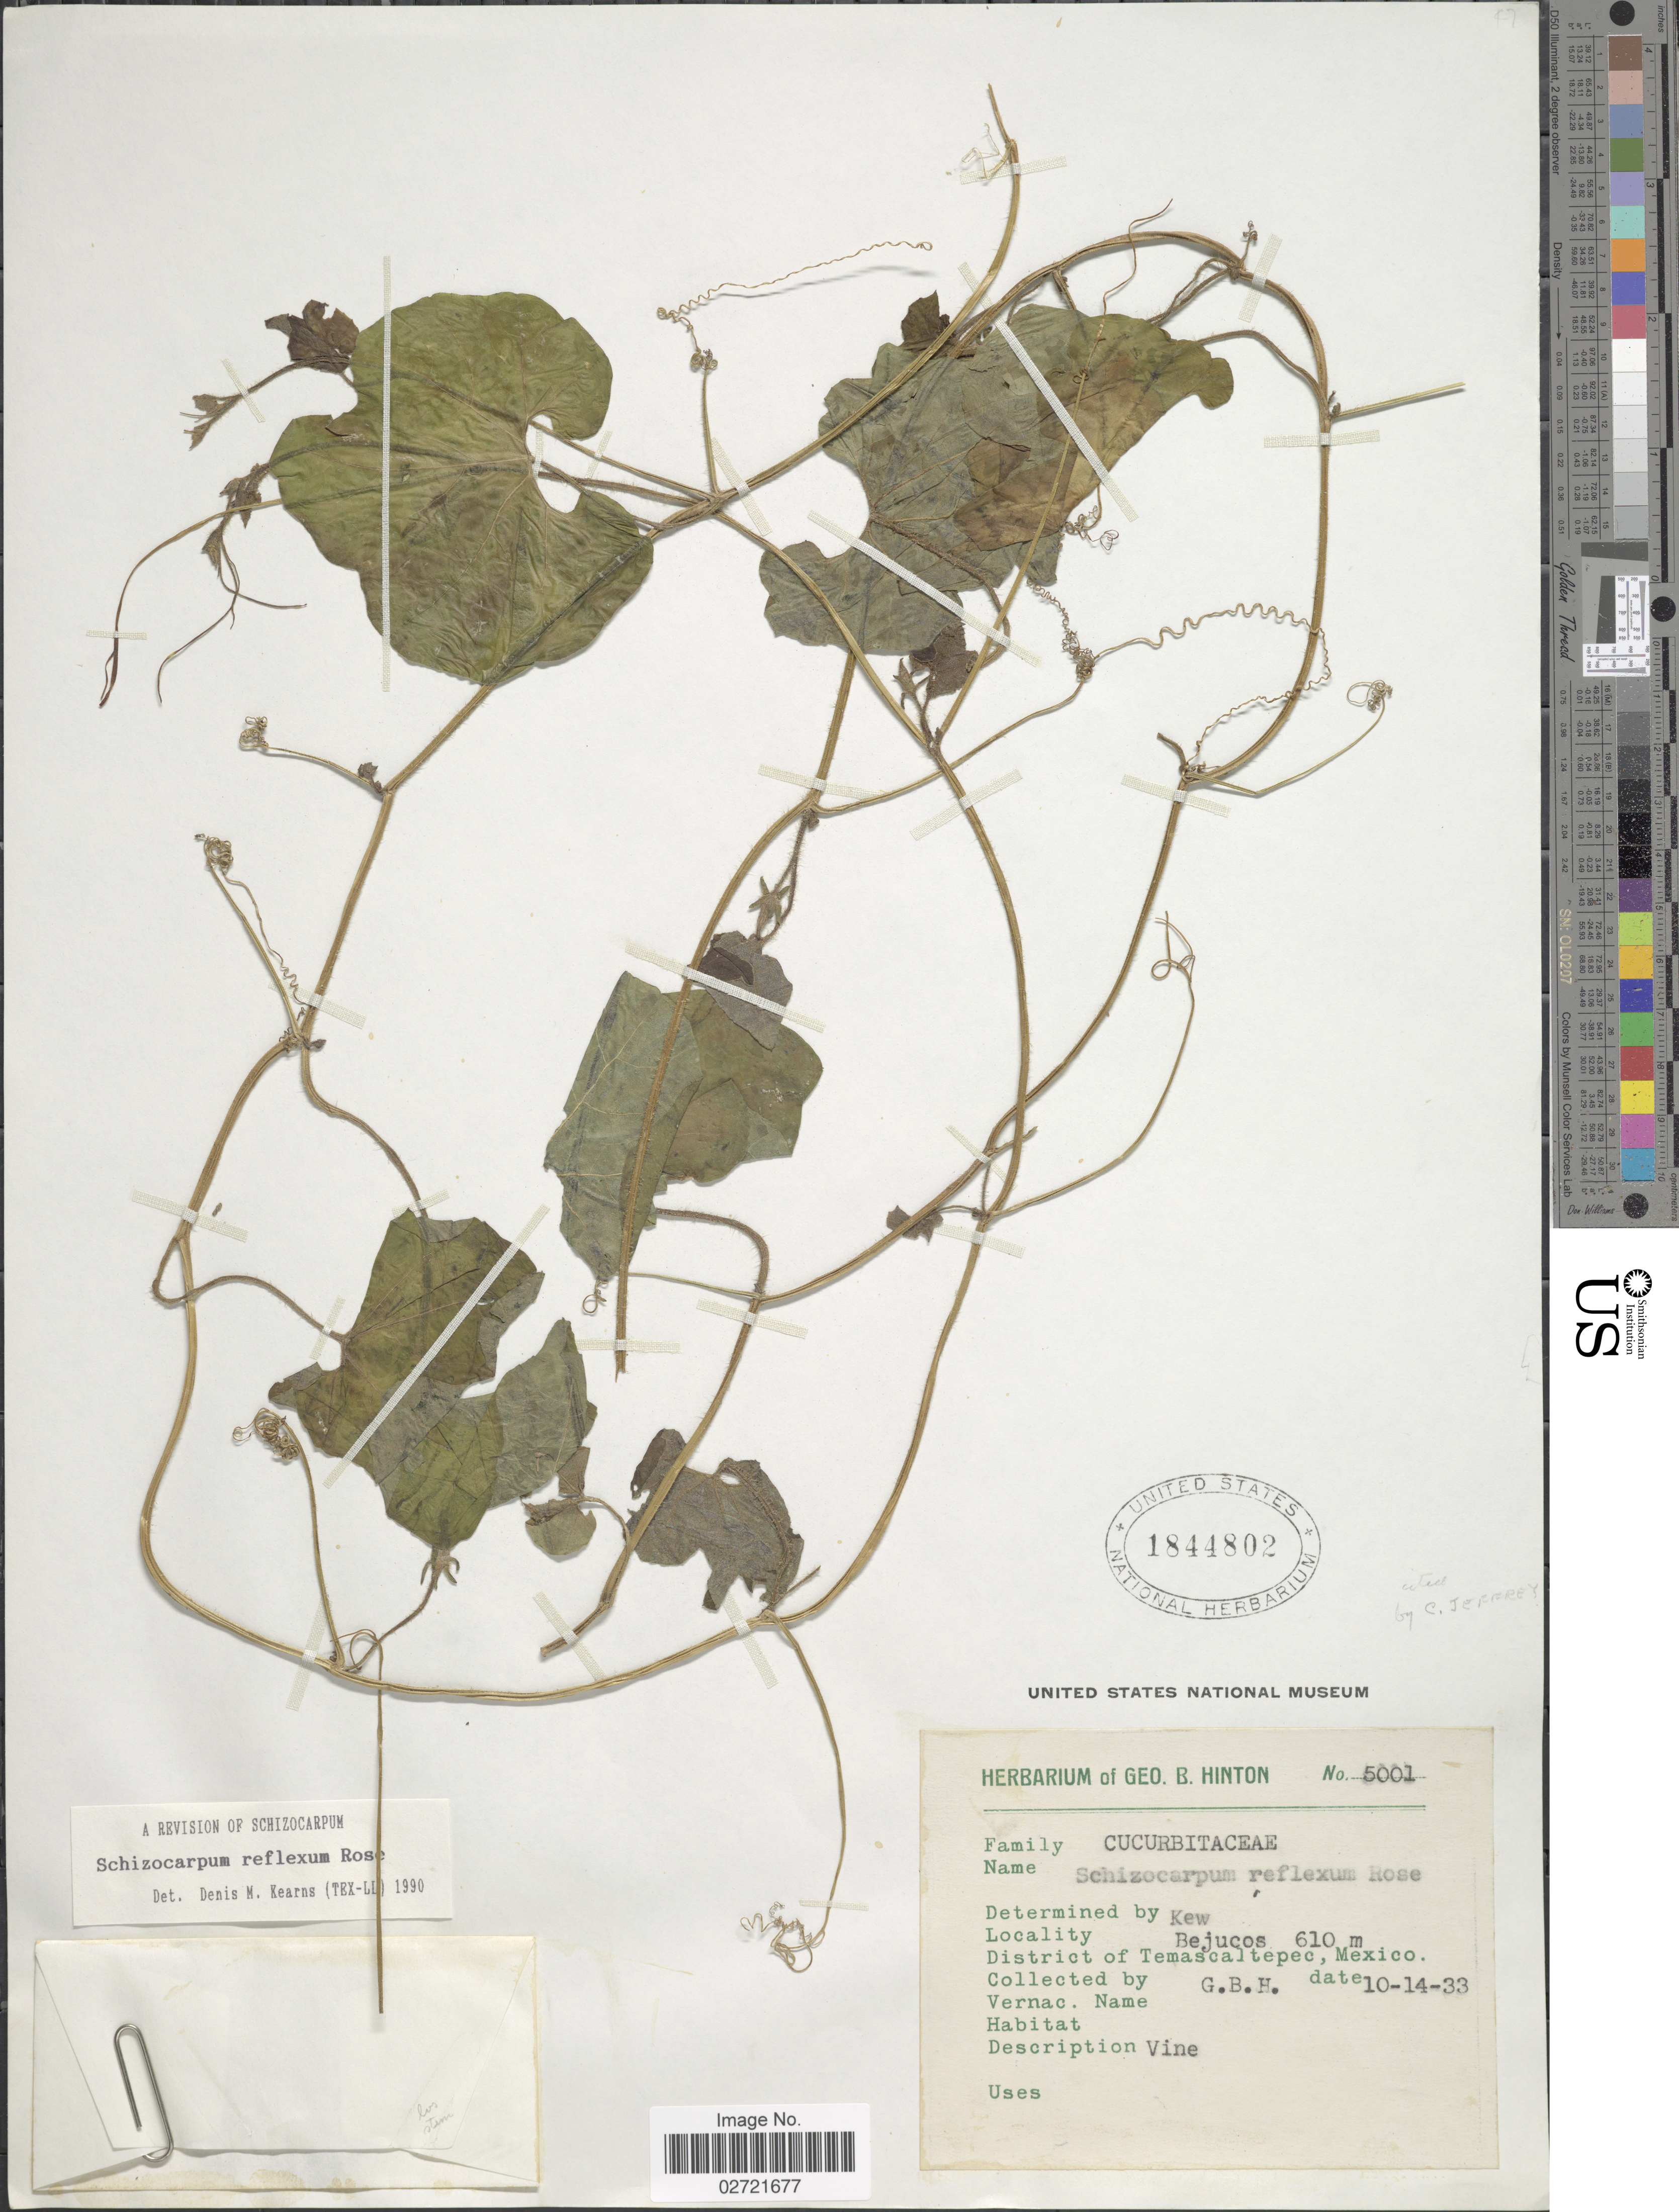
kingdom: Plantae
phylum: Tracheophyta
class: Magnoliopsida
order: Cucurbitales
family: Cucurbitaceae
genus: Schizocarpum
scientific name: Schizocarpum reflexum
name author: Rose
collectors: G. B. Hinton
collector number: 5001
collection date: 1933-10-14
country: Mexico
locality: Bejuco, District of Temascaltepec, Mexico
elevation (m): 610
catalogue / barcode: US 1844802